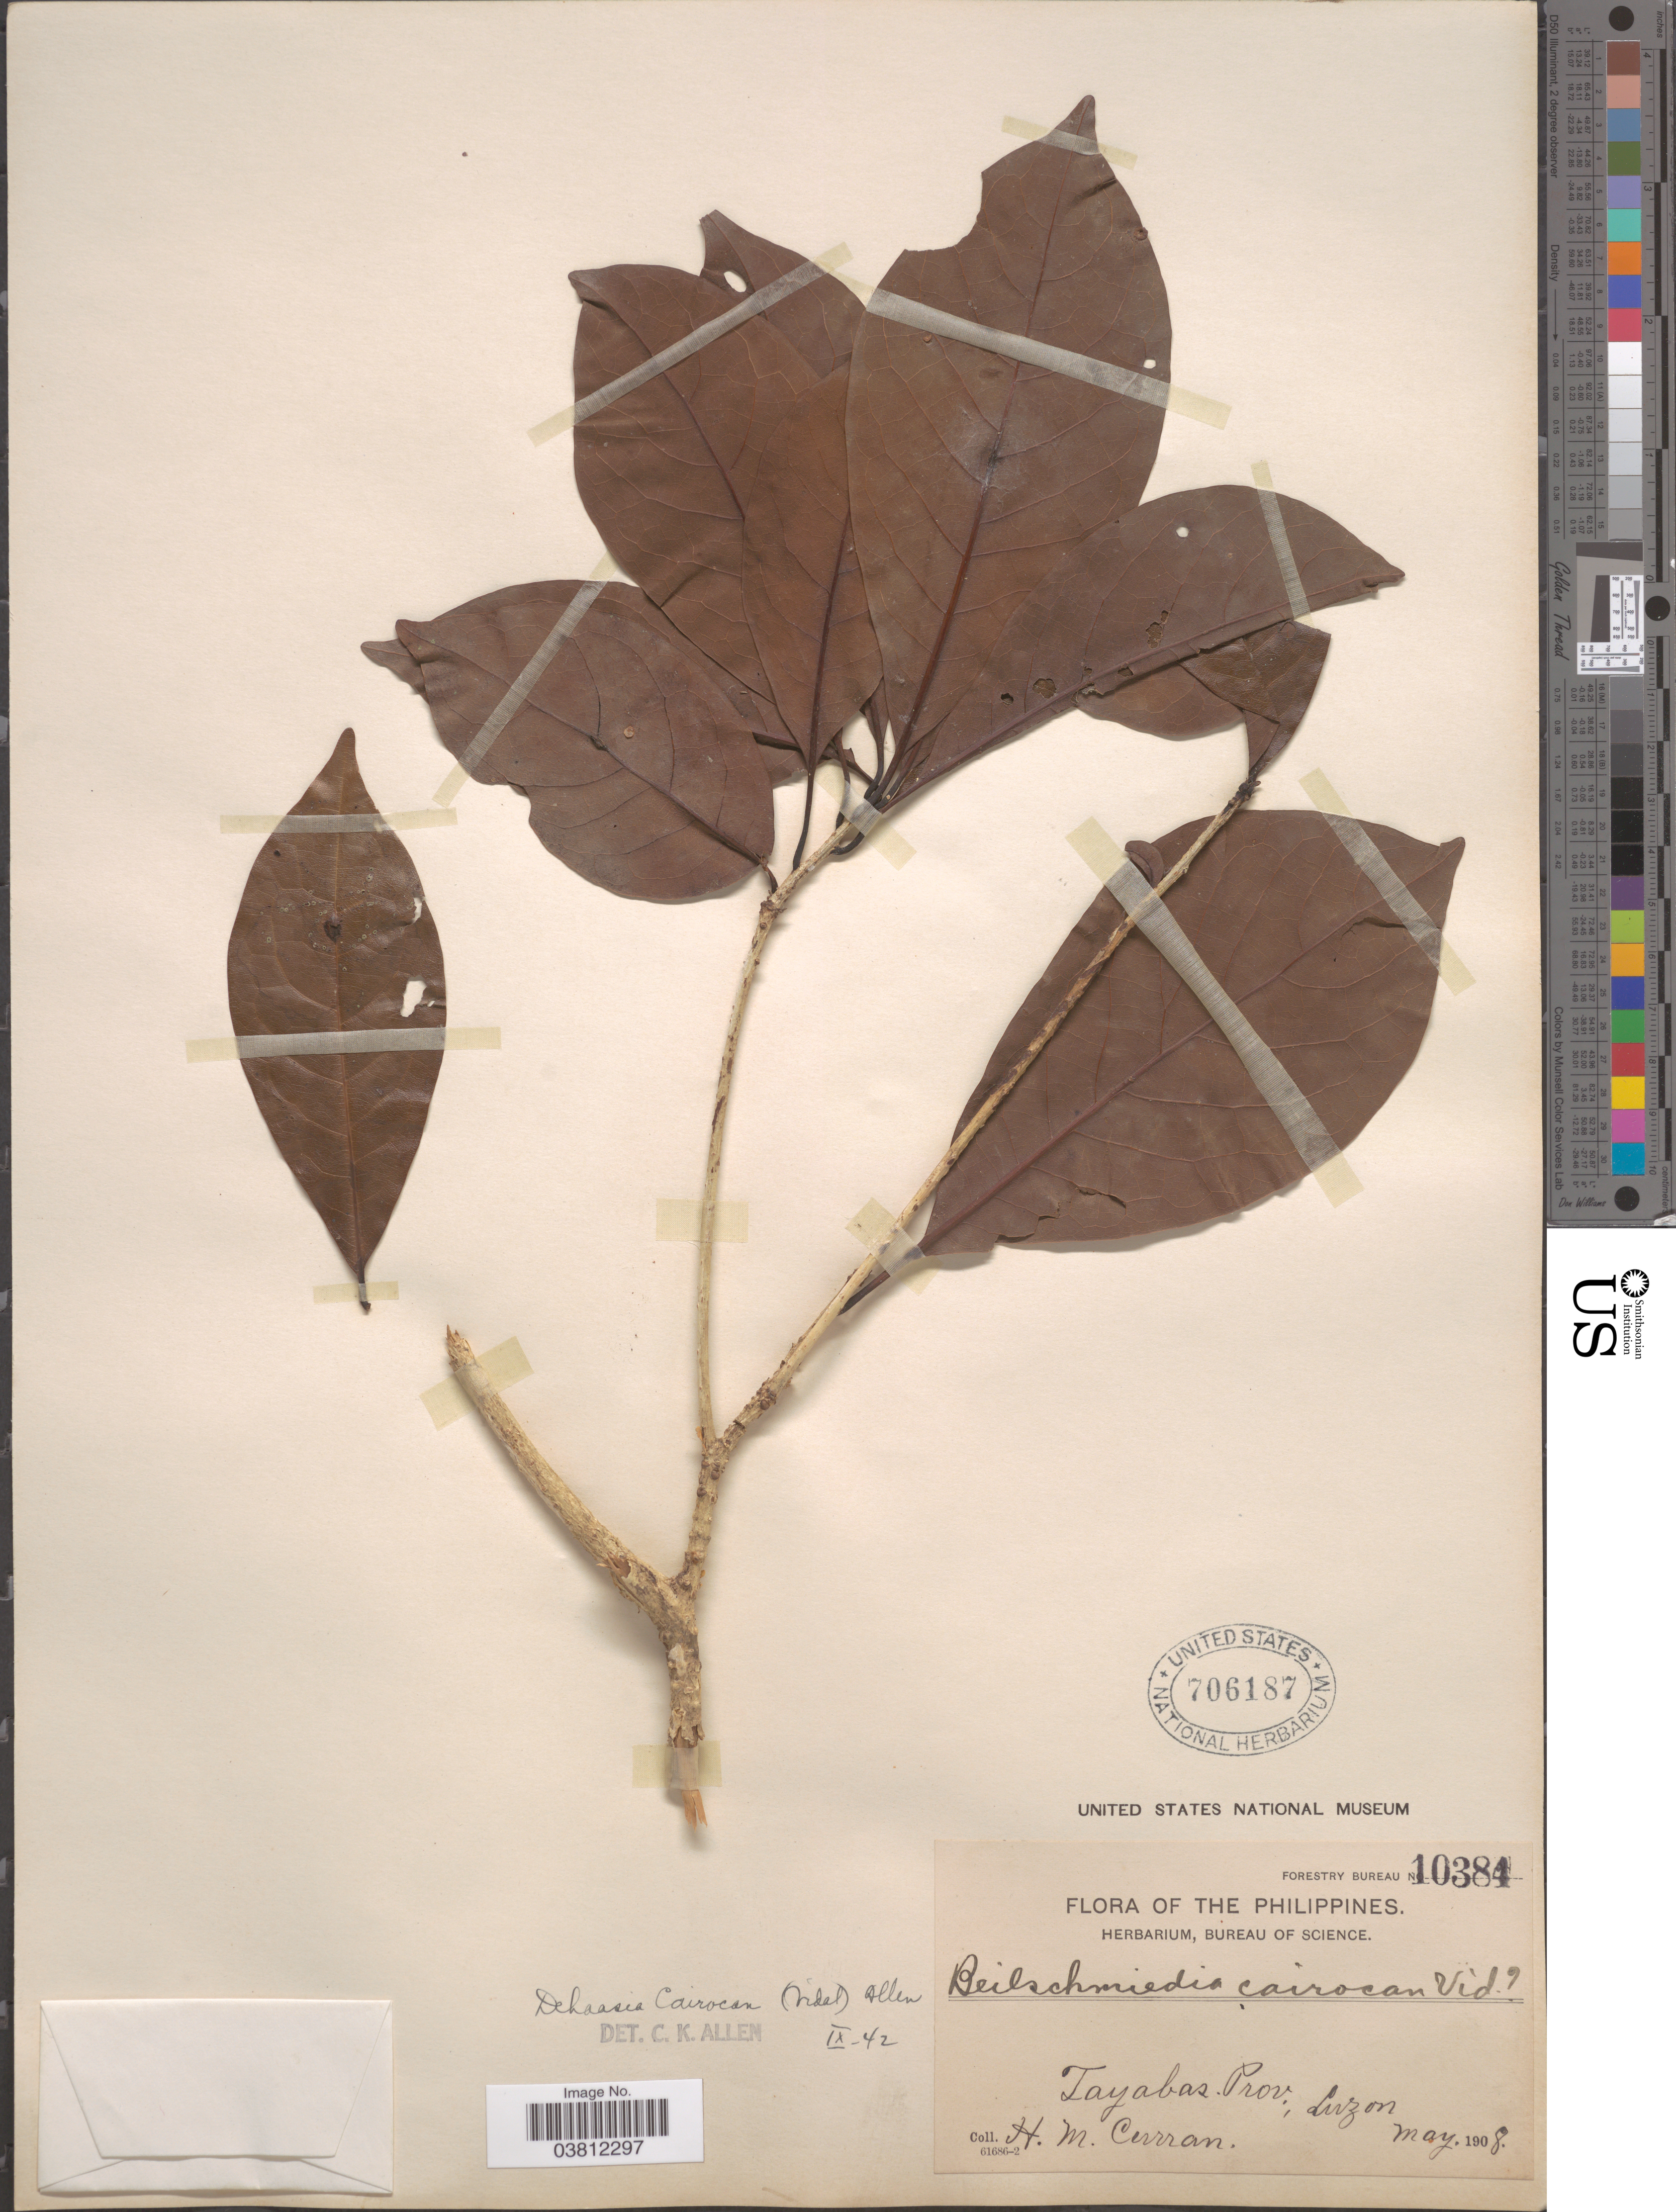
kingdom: Plantae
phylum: Tracheophyta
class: Magnoliopsida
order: Laurales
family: Lauraceae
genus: Dehaasia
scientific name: Dehaasia cairocan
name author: (S. Vidal) C.K. Allen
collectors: H. M. Curran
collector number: Forestry Bureau 10384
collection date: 1908-05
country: Philippines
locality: Tayabas Prov., Luzon.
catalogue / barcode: US 706187